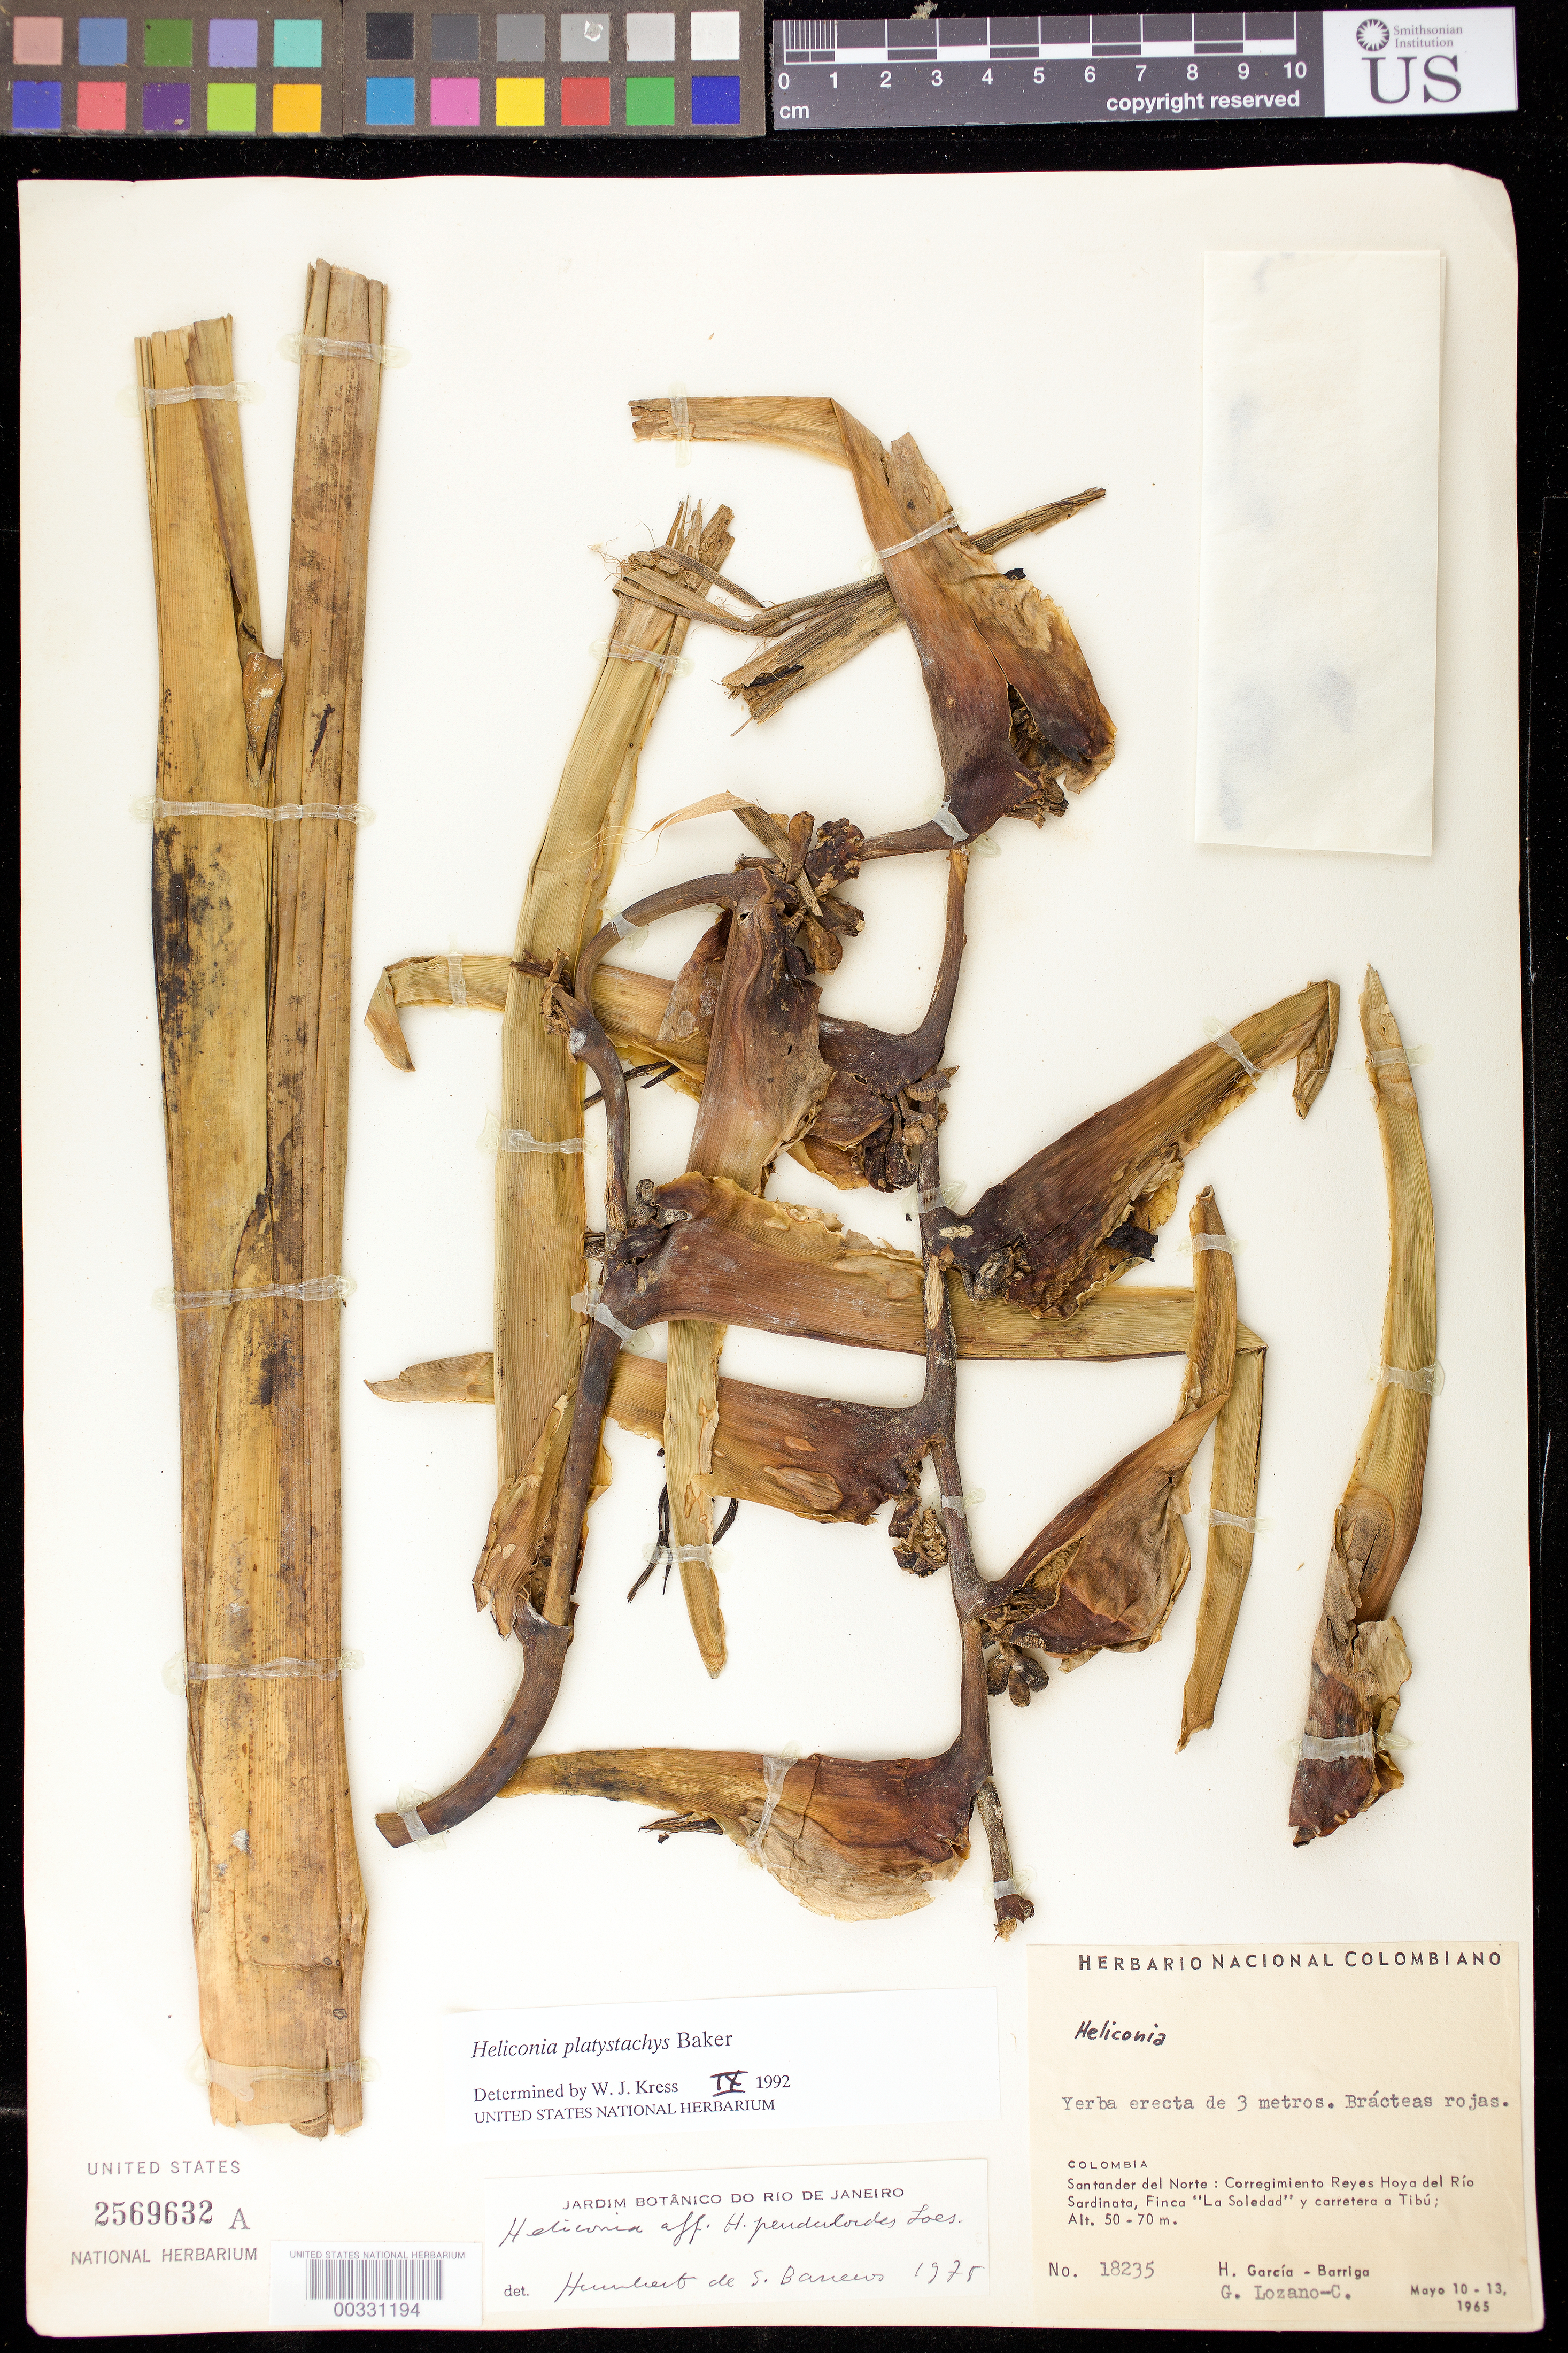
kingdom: Plantae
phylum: Tracheophyta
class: Liliopsida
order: Zingiberales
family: Heliconiaceae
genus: Heliconia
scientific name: Heliconia sp.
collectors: H. García Barriga & G. Lozano-Contreras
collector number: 18235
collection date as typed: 10 May 1965 to 13 May 1965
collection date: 1965-05-10/1965-05-13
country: Colombia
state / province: Norte de Santander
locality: Corregimiento Reyes Hoya del Rio Sardinata, Finca "La Soledad" and highway to Tibu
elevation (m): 50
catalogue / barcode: US 2569632A